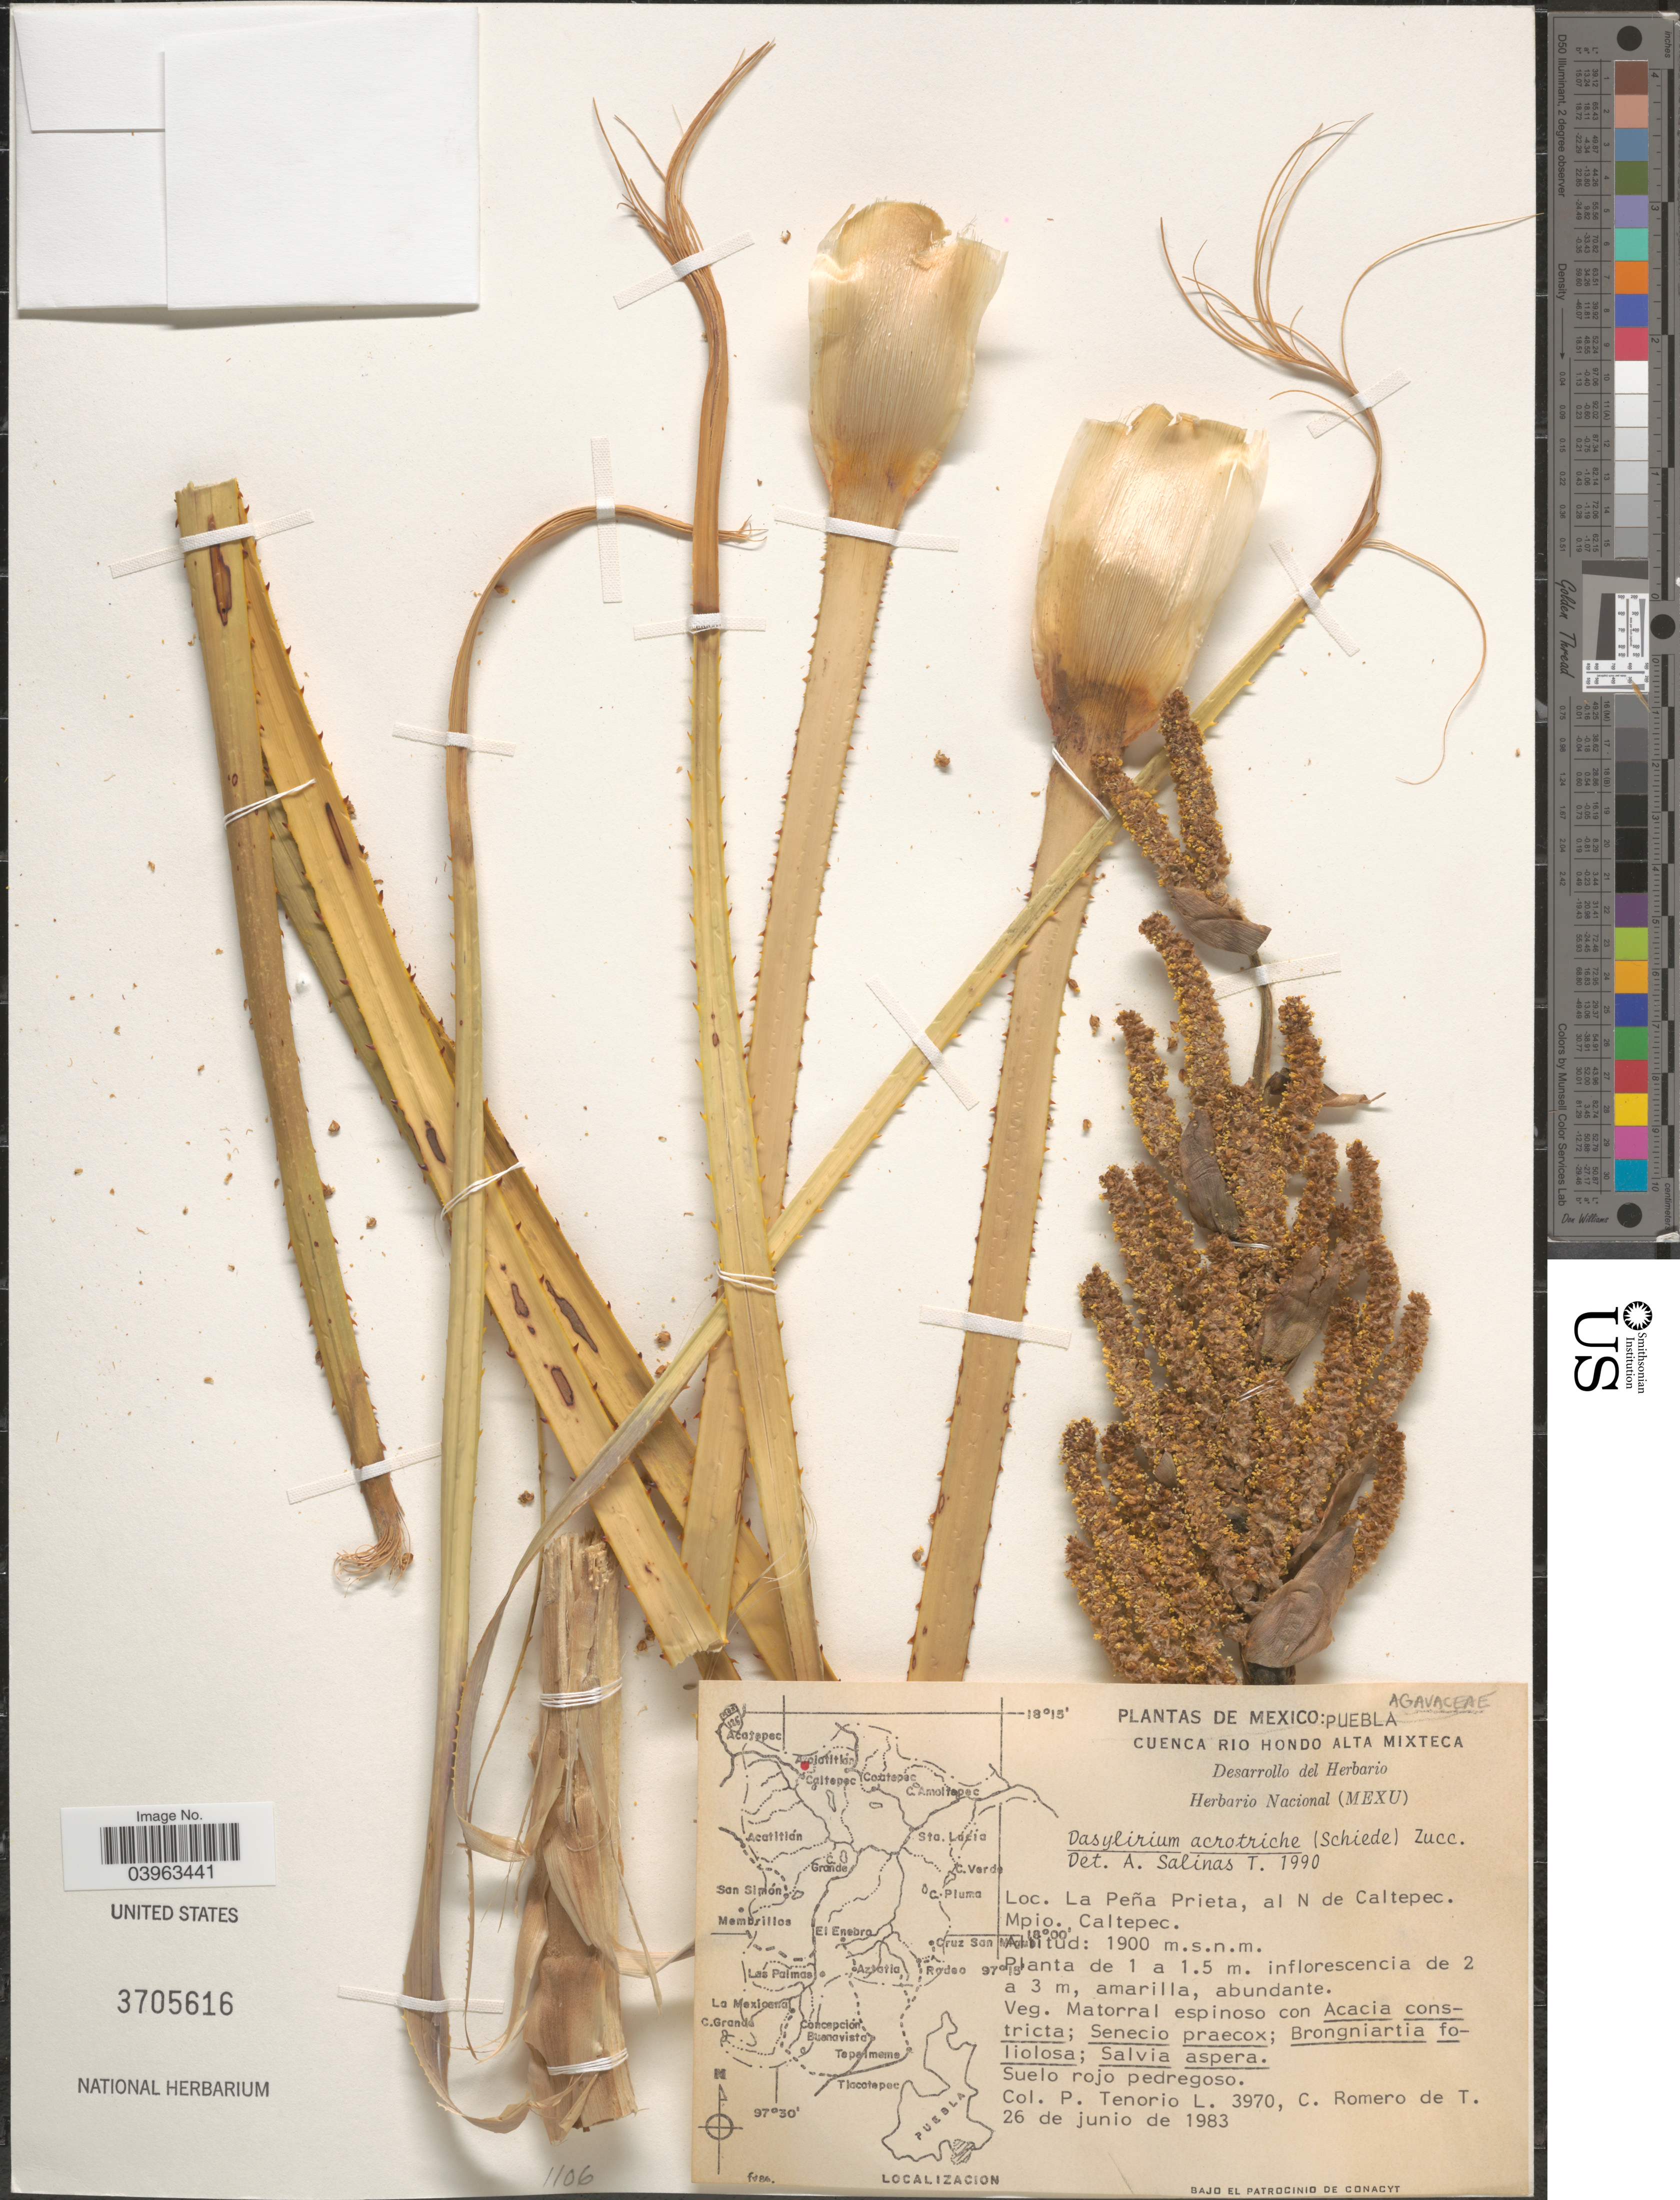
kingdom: Plantae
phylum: Tracheophyta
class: Liliopsida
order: Asparagales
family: Asparagaceae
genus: Dasylirion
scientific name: Dasylirion acrotrichum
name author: (Schiede) Zucc.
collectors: P. Tenorio L. & C. Romero de T.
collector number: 3970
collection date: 1983-06-26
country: Mexico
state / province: Puebla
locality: Cuenca Rio Hondo Alta Mixteca. La Peña Prieta, al N de Caltepec. Mpio. Caltepec.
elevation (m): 1900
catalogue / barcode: US 3705616